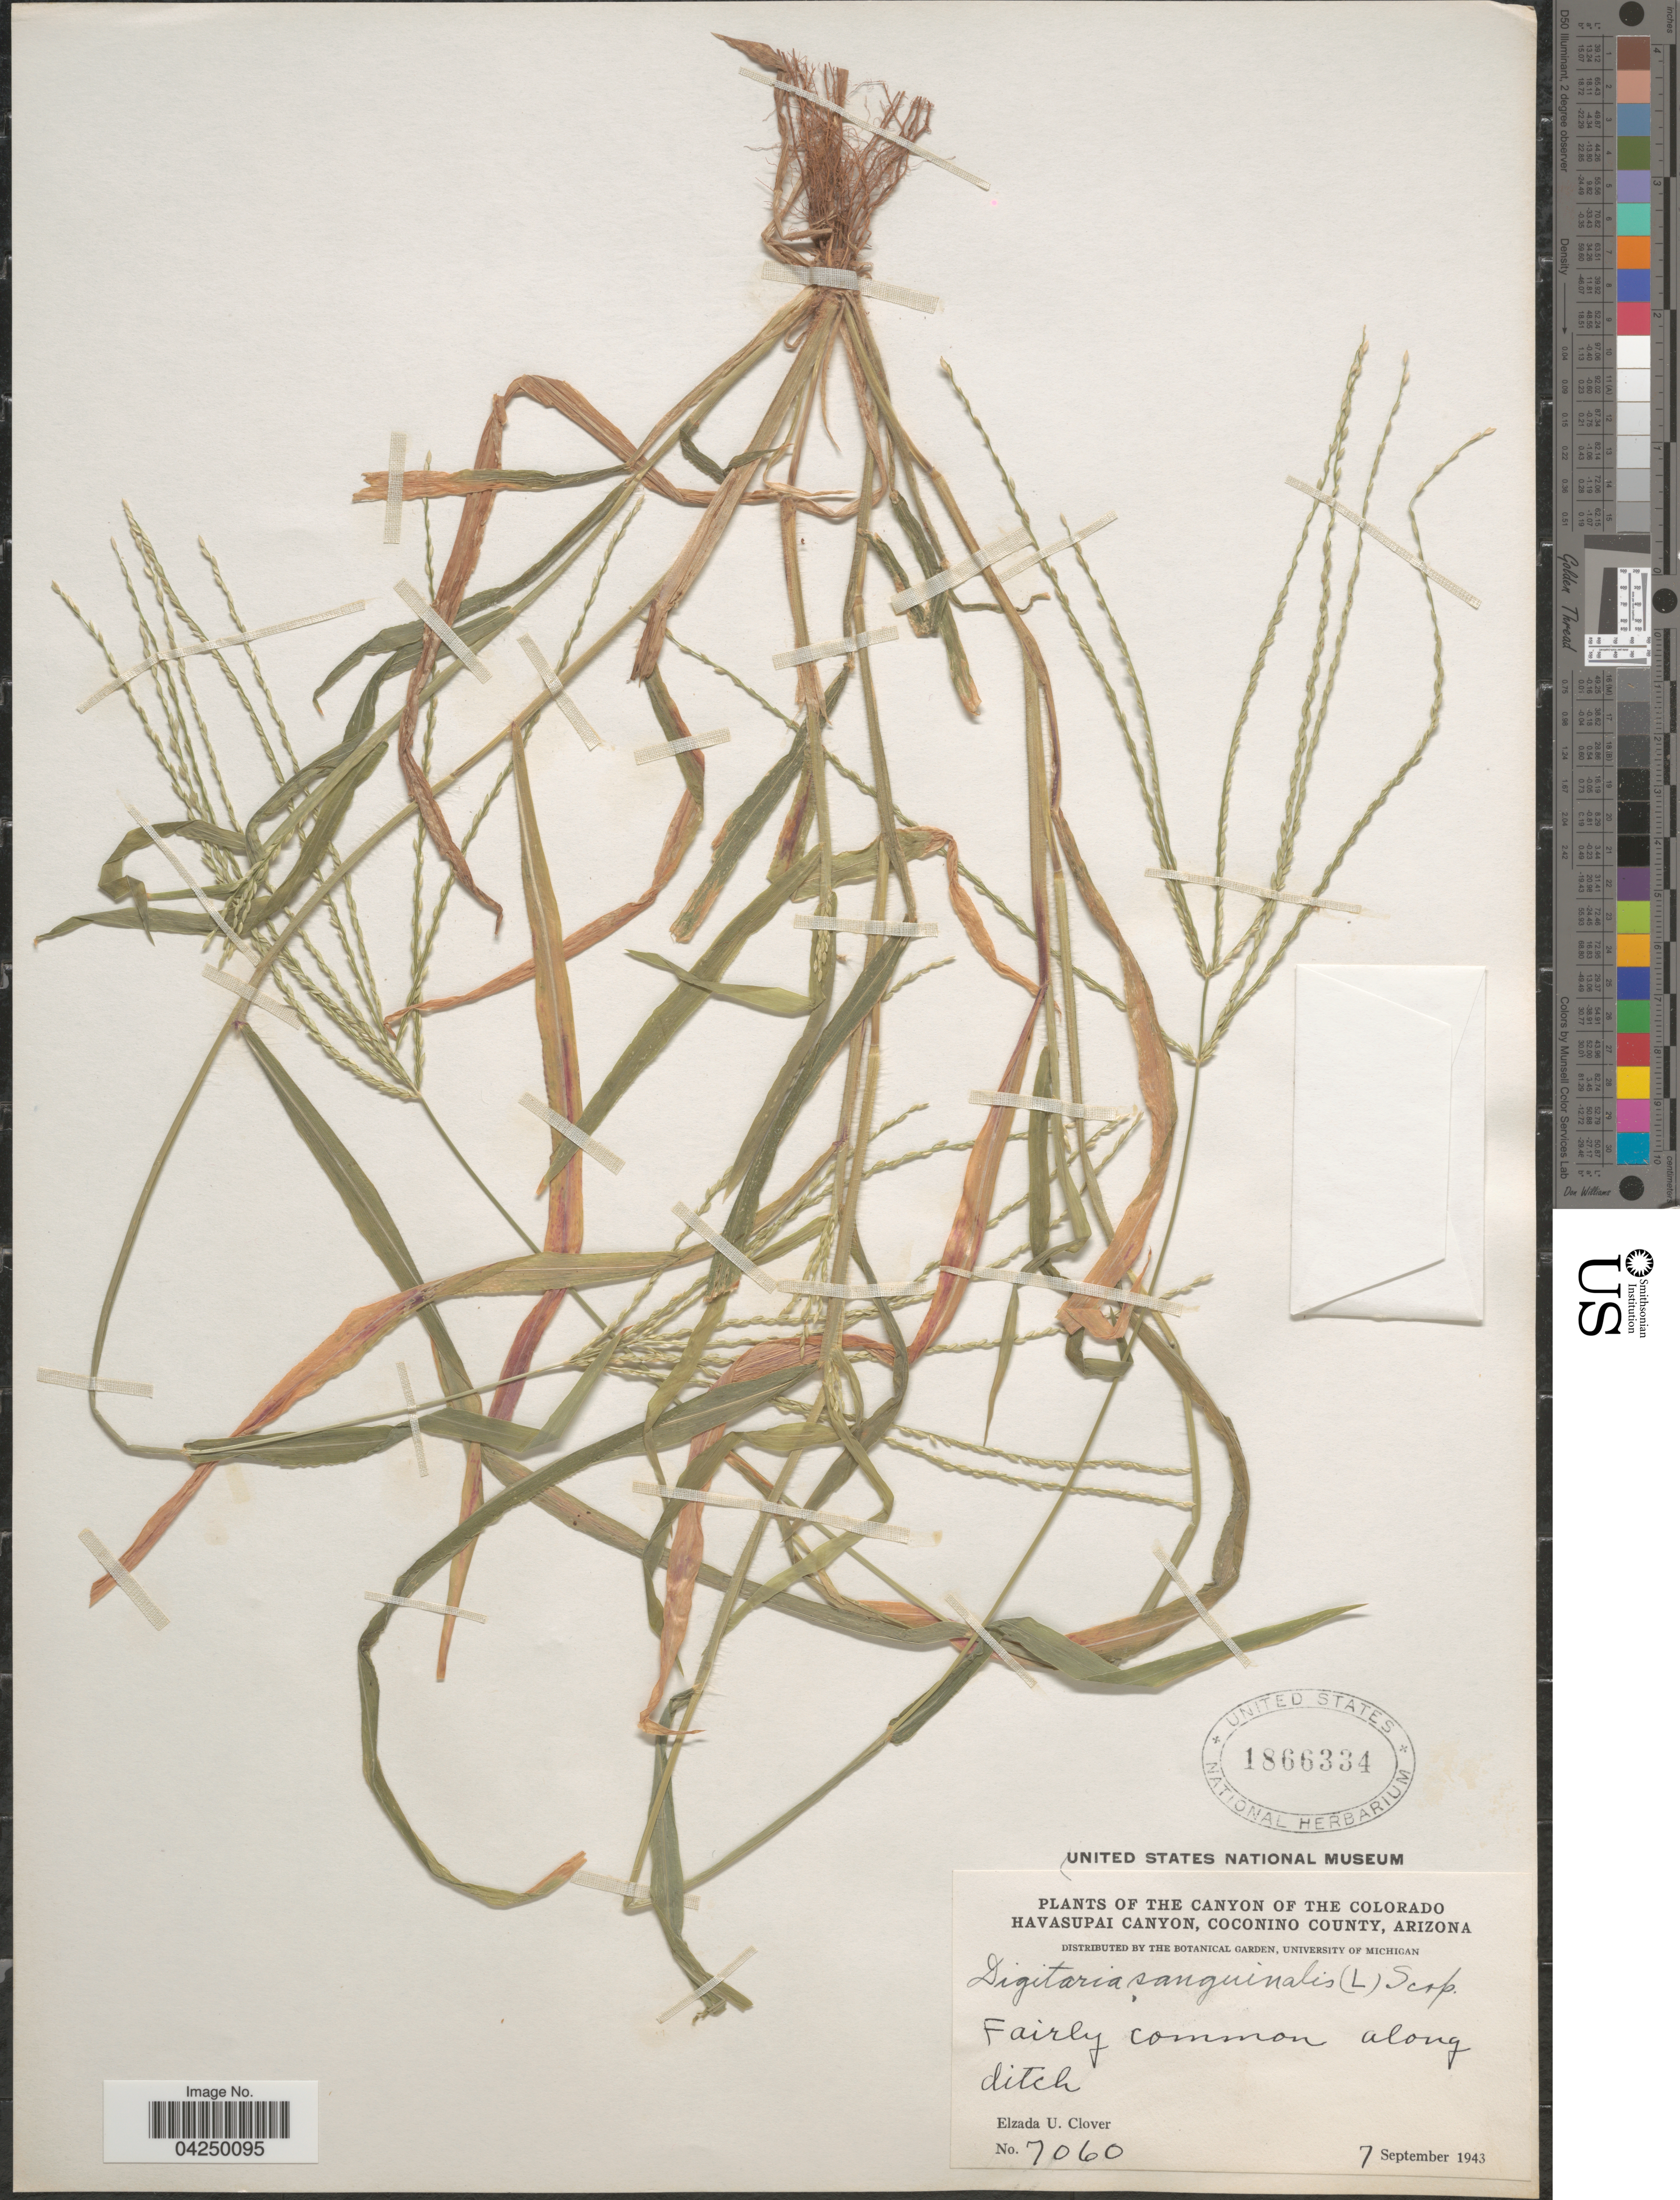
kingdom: Plantae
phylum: Tracheophyta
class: Liliopsida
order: Poales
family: Poaceae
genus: Digitaria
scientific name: Digitaria sanguinalis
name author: (L.) Scop.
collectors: E. U. Clover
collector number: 7060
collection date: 1943-09-07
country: United States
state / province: Arizona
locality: The Canyon of the Colorado Havasupai Canyon, Coconino County.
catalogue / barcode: US 1866334